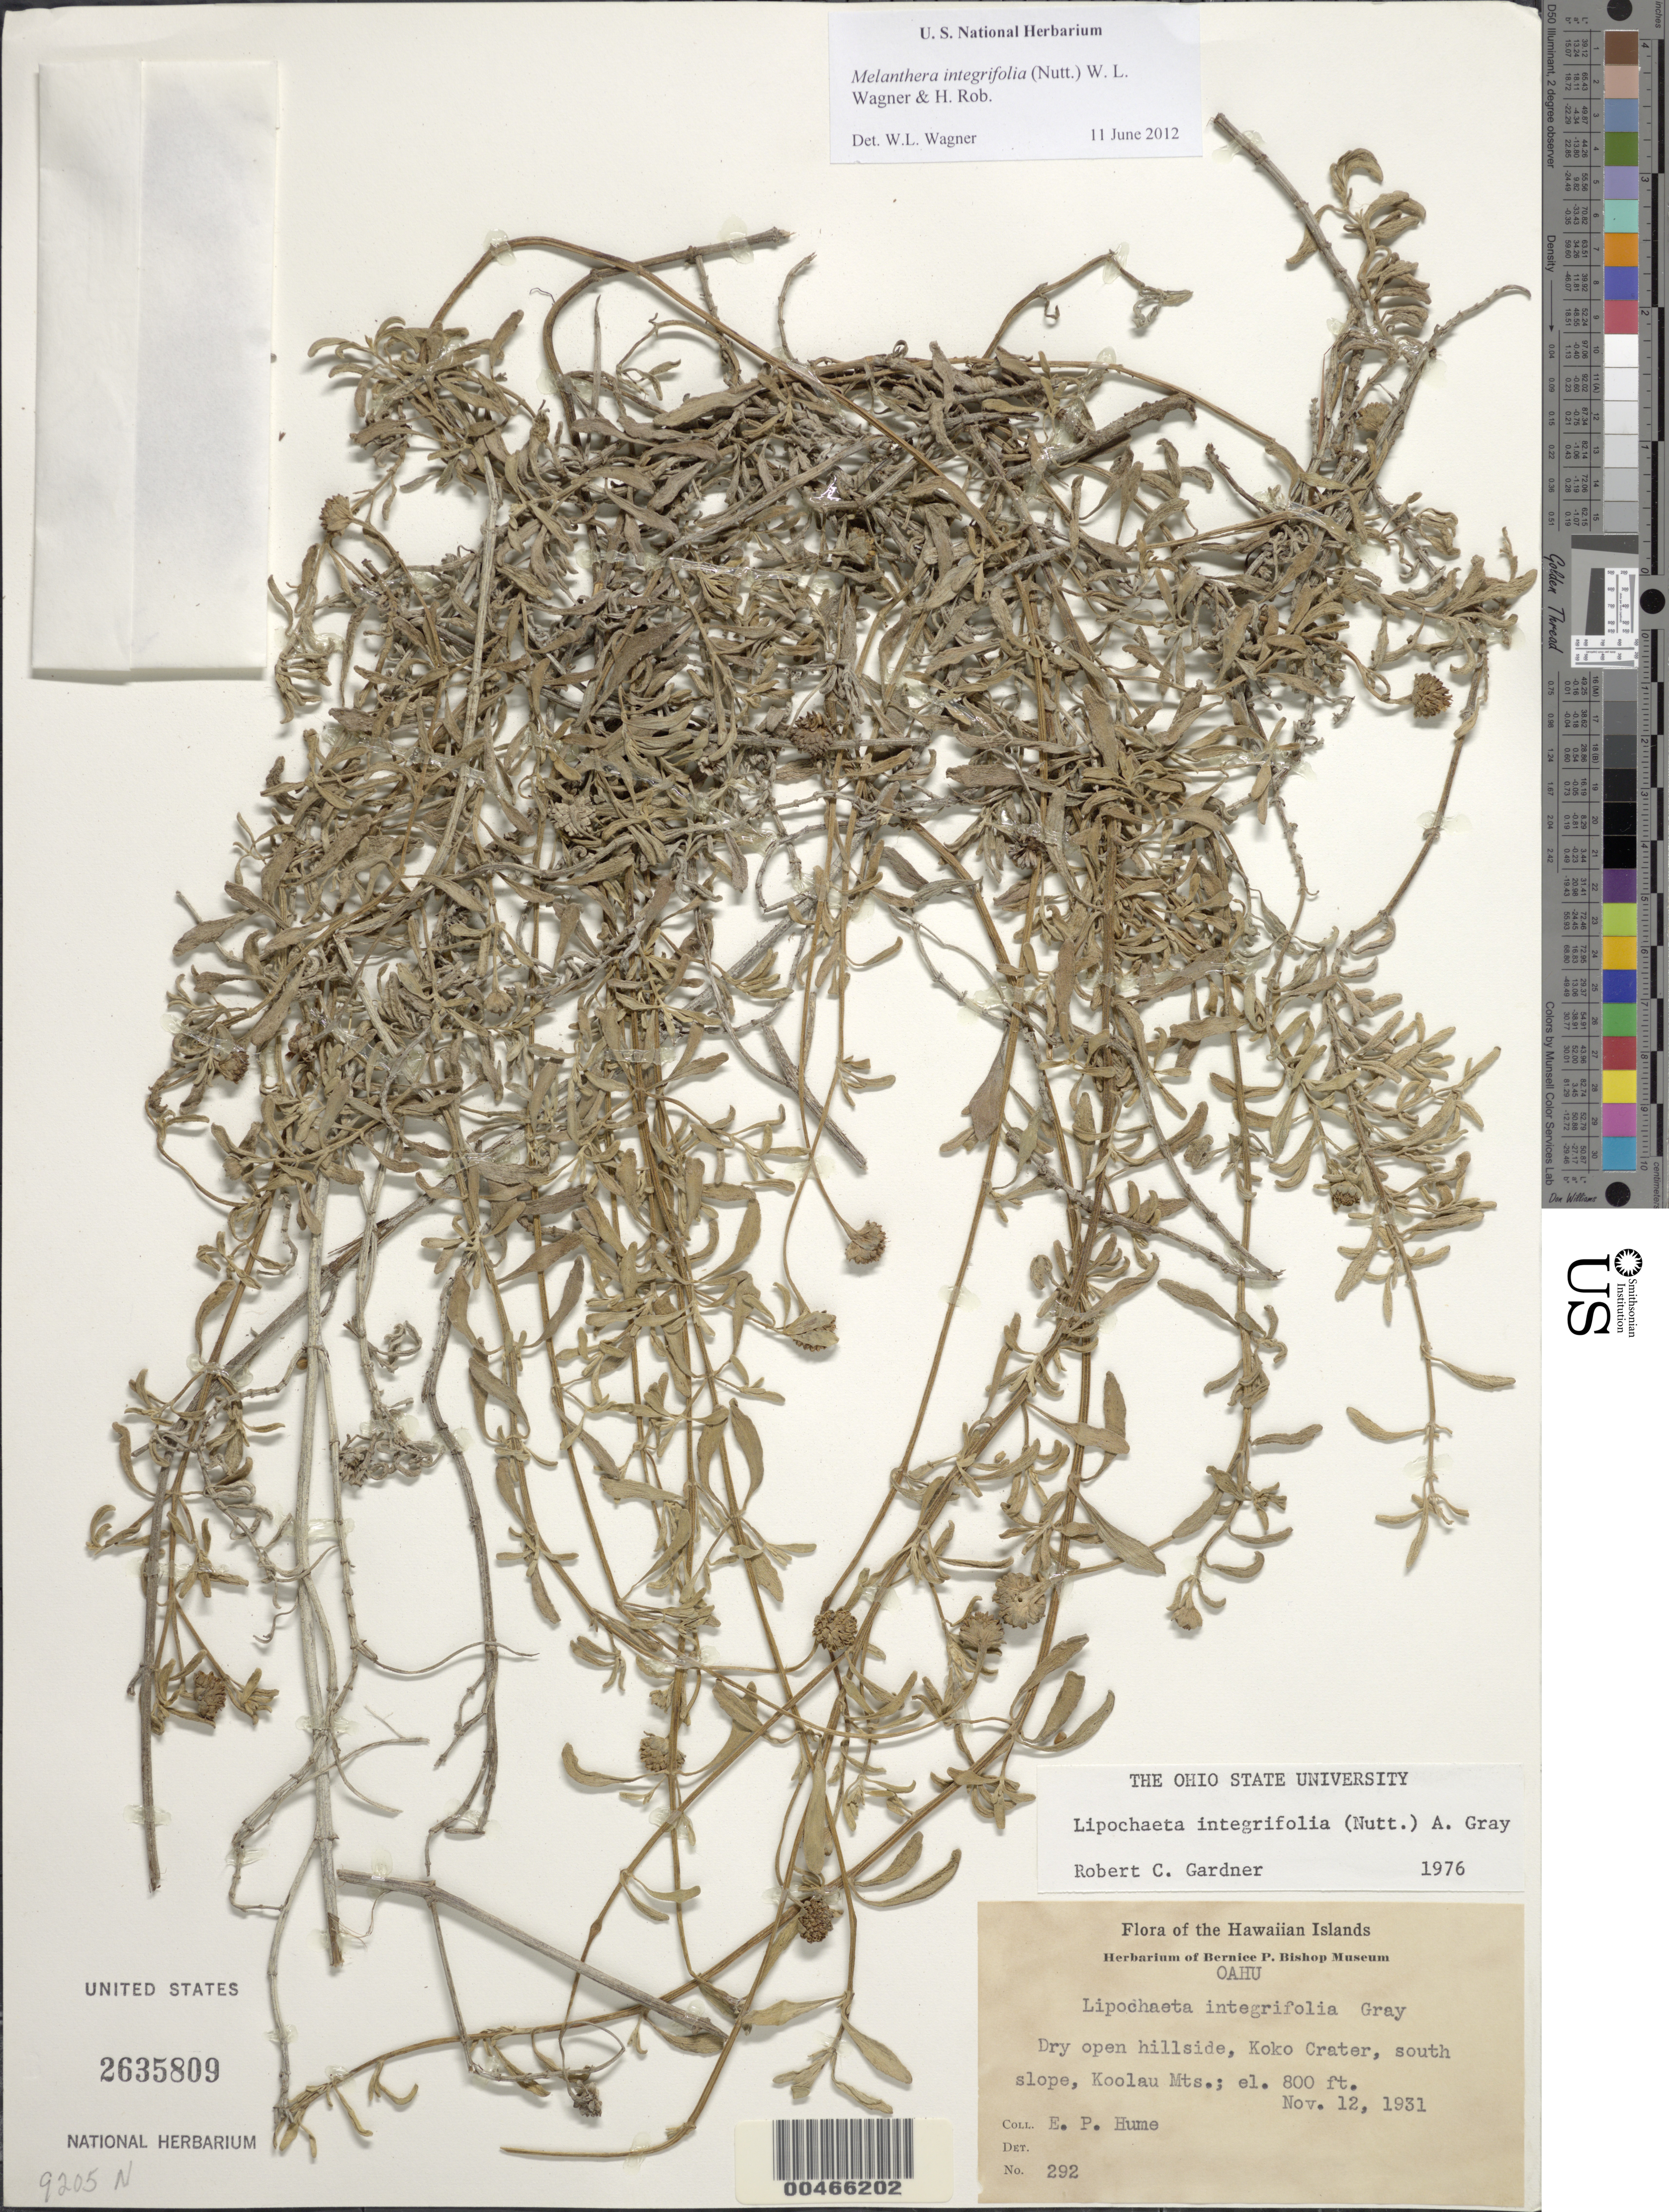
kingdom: Plantae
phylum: Tracheophyta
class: Magnoliopsida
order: Asterales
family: Asteraceae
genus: Wollastonia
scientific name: Wollastonia integrifolia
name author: (Nutt.) Orchard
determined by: Wagner, W. L., (BOT), Smithsonian Institution - National Museum of Natural History (UNITED STATES)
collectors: E. Hume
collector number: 292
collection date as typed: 12 Nov 1931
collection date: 1931-11-12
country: United States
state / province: Hawaii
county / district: Honolulu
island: Oahu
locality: Koko Crater, S slope, Koolau Mts.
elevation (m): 244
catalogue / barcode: US 2635809